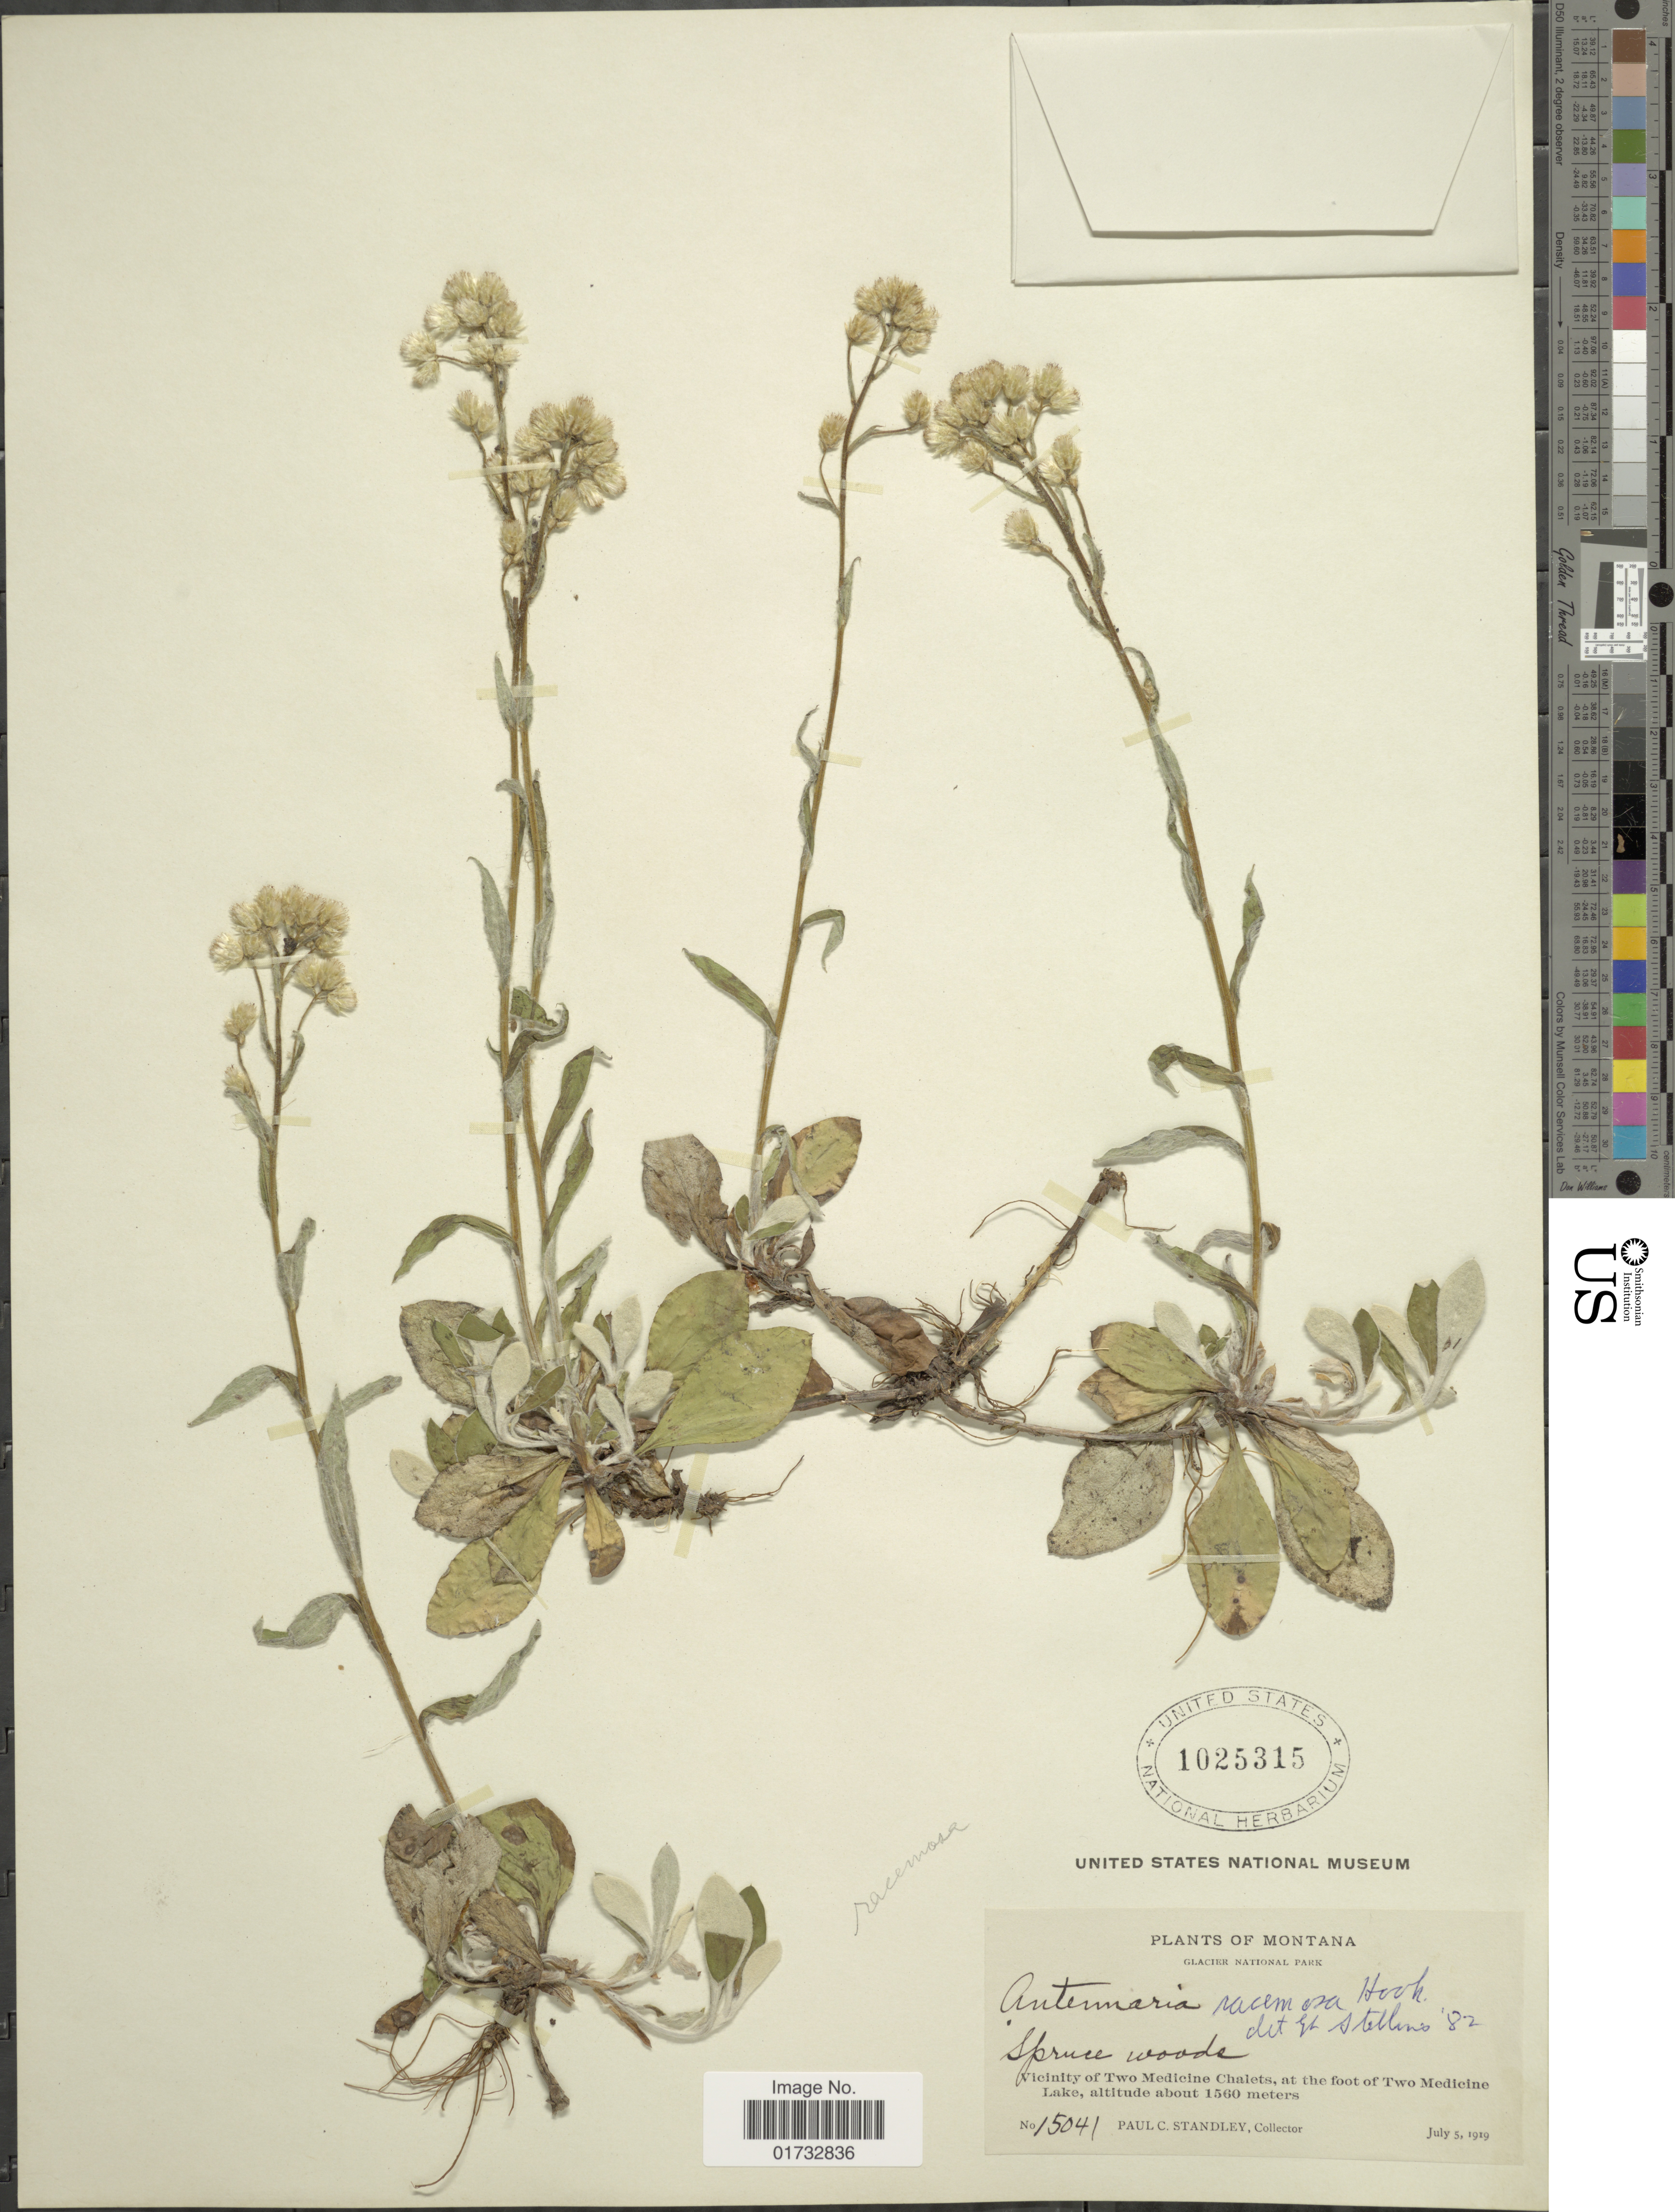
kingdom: Plantae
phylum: Tracheophyta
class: Magnoliopsida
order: Asterales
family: Asteraceae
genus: Antennaria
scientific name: Antennaria racemosa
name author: Hook.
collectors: P. C. Standley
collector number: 15041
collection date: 1919-07-05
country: United States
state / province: Montana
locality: Glacier National Park. Vicinity of Two Medicine Chalets, at the foot of Two Medicine Lake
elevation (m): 1560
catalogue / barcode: US 1025315